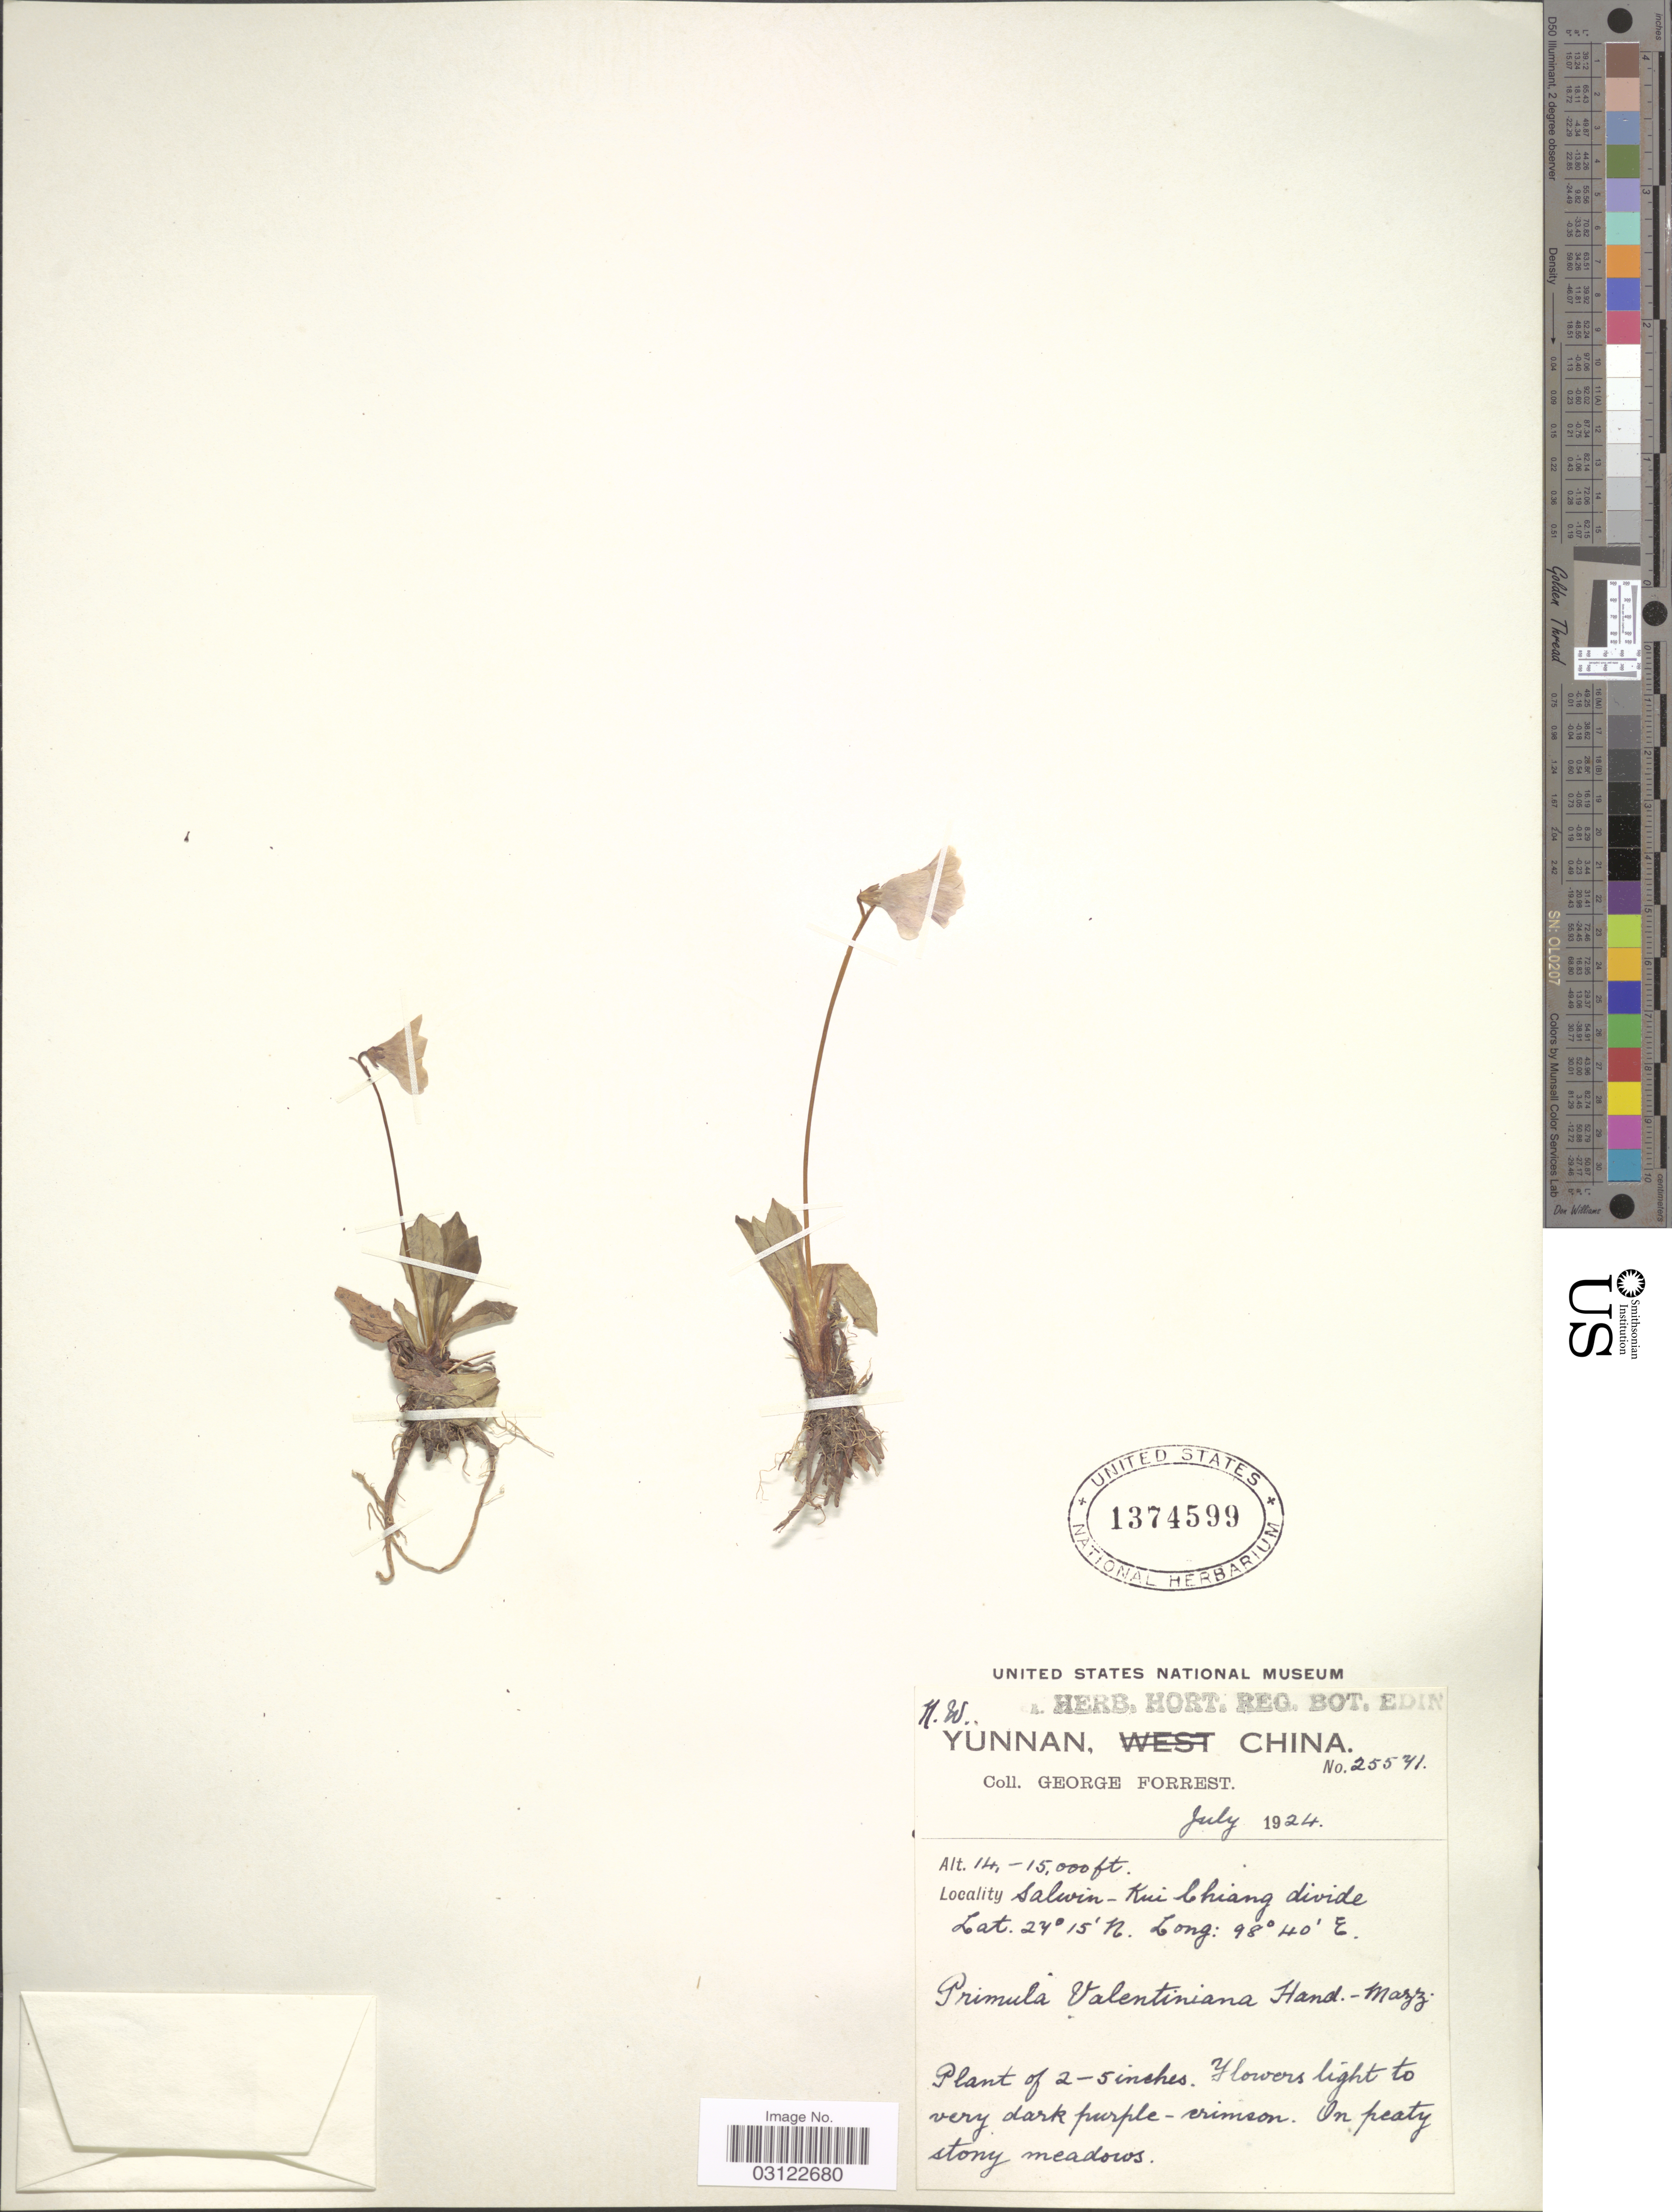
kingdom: Plantae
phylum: Tracheophyta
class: Magnoliopsida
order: Ericales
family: Primulaceae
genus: Primula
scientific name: Primula valentiniana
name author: Hand.-Mazz.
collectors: G. Forrest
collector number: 25571*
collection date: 1924-07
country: China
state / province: Yunnan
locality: N.W. Yunnan. Salwin-Kui Chiang divide.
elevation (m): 4267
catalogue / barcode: US 1374599